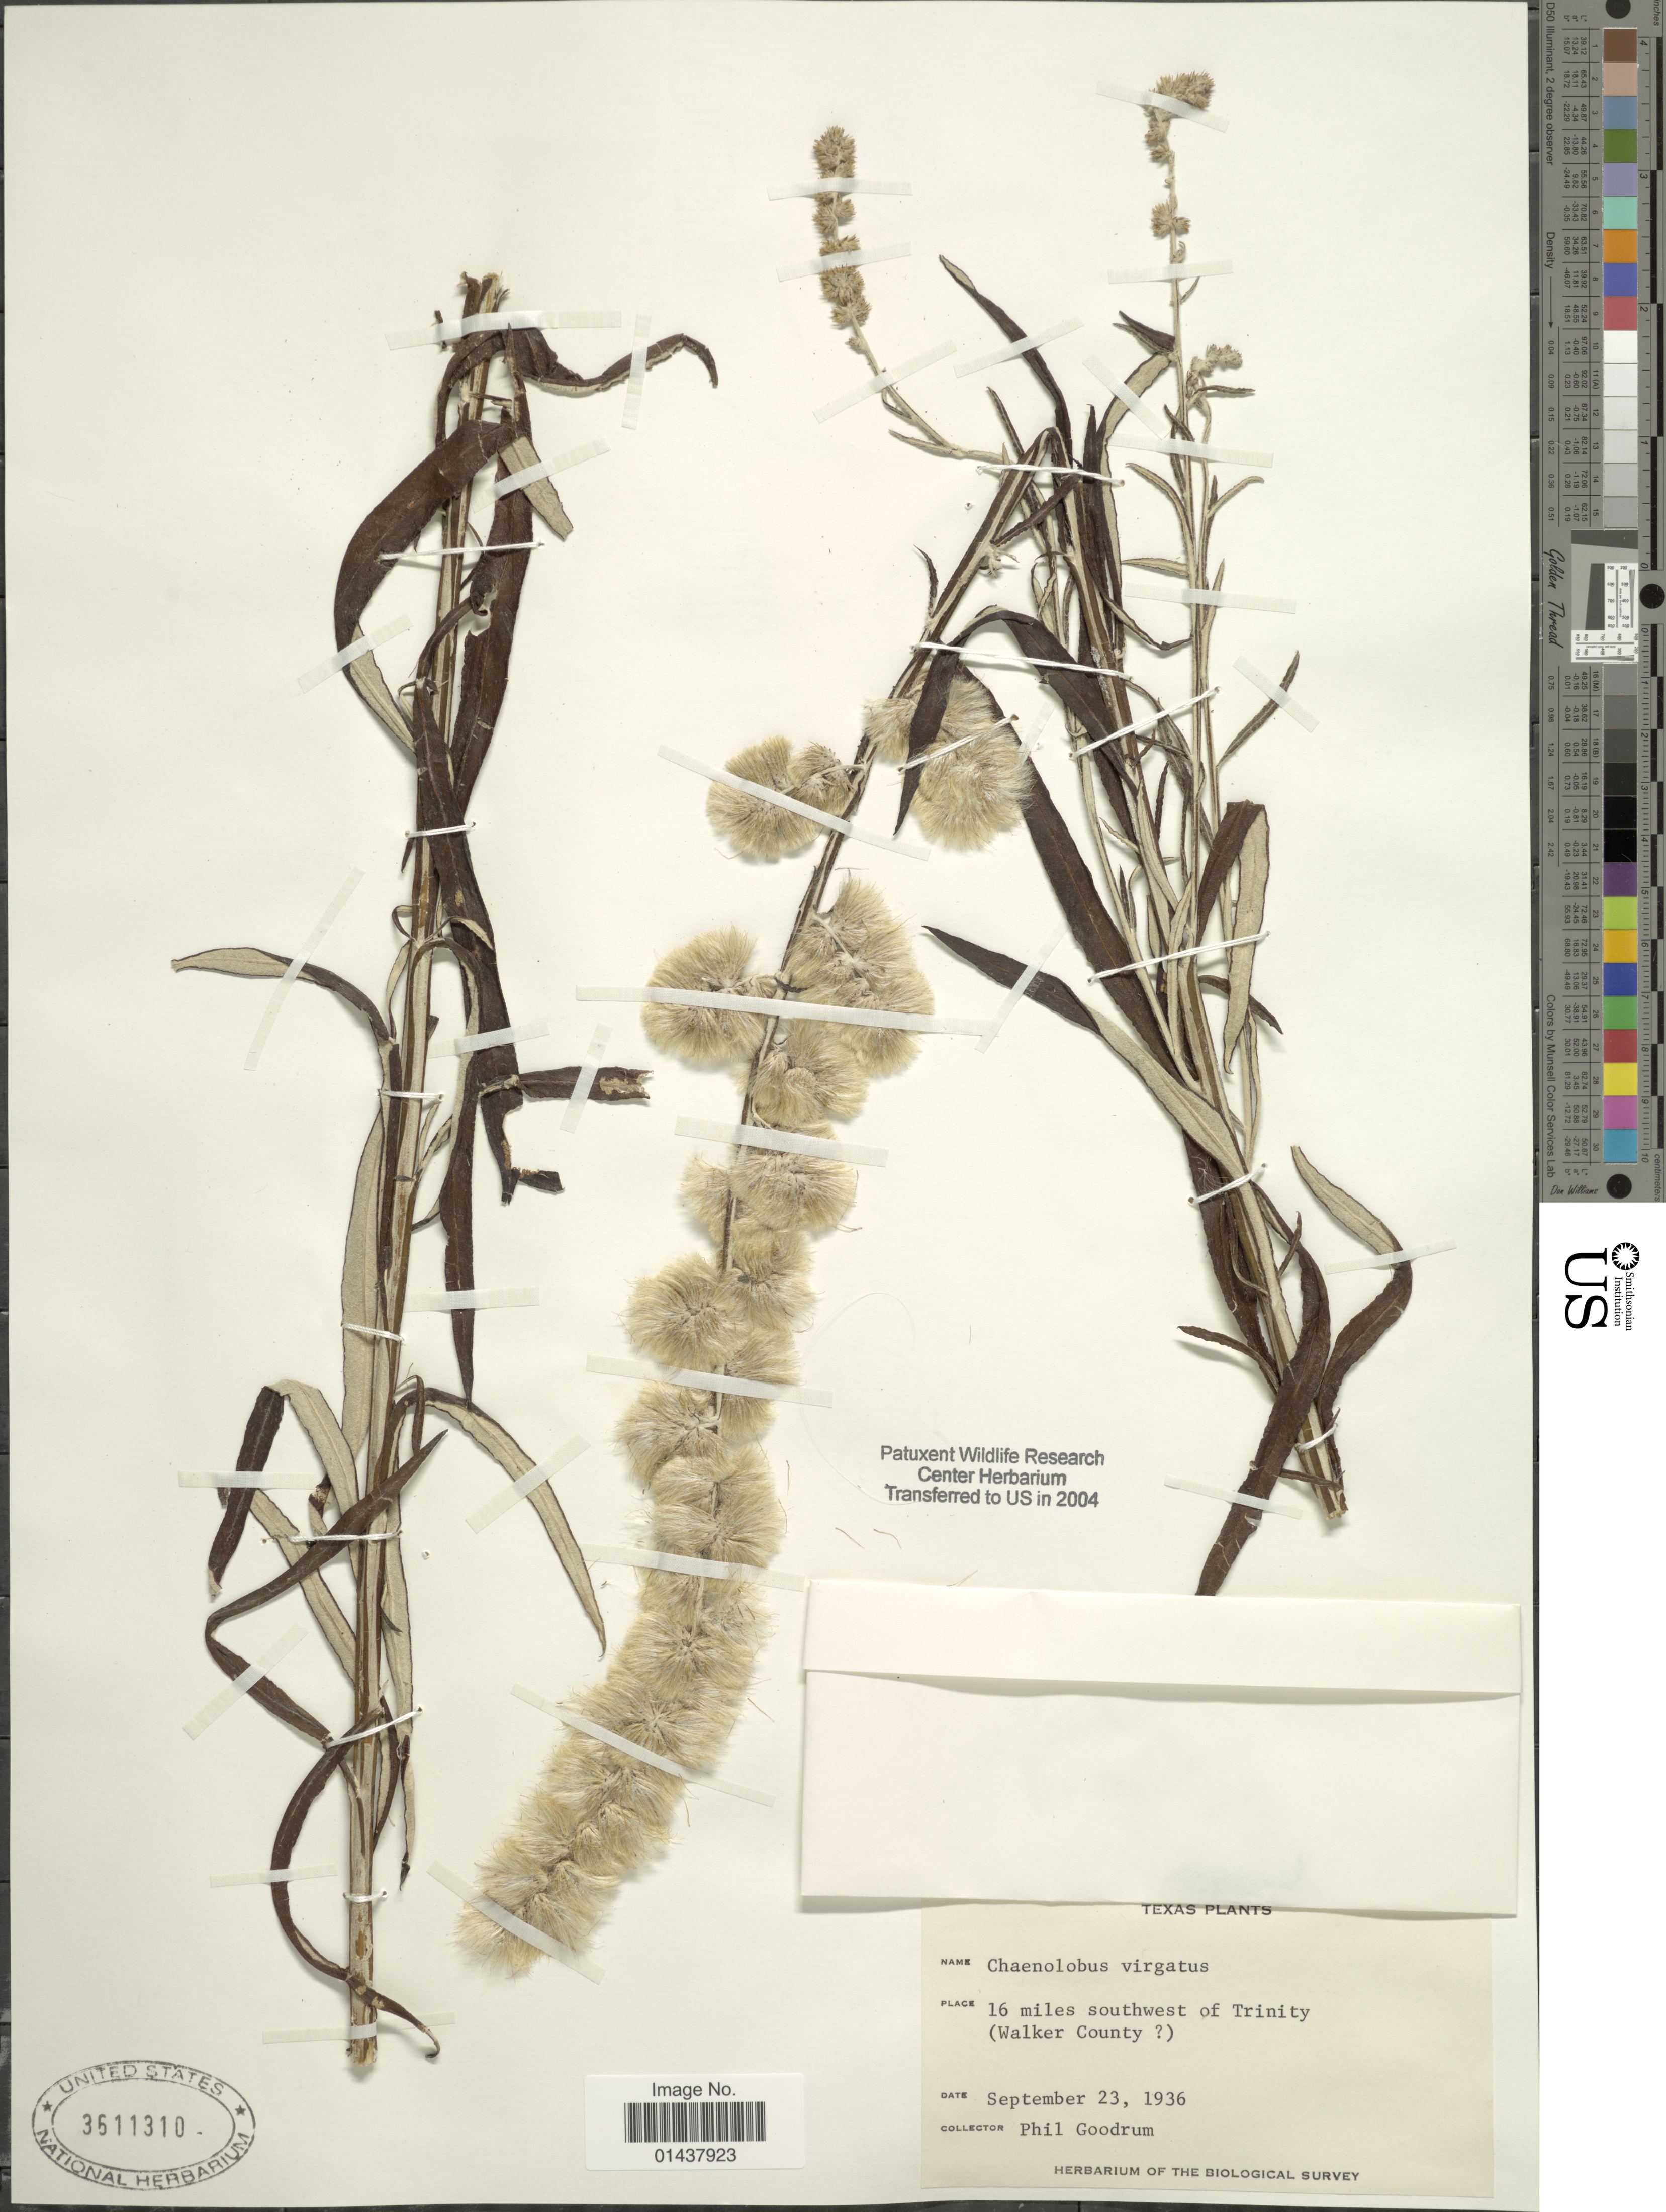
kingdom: Plantae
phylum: Tracheophyta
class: Magnoliopsida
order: Asterales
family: Asteraceae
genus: Pterocaulon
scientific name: Pterocaulon virgatum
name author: (L.) DC.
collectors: P. Goodrum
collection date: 1936-09-23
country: United States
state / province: Texas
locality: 16 miles southwest of Trinity (Walker County)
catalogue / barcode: US 3611310